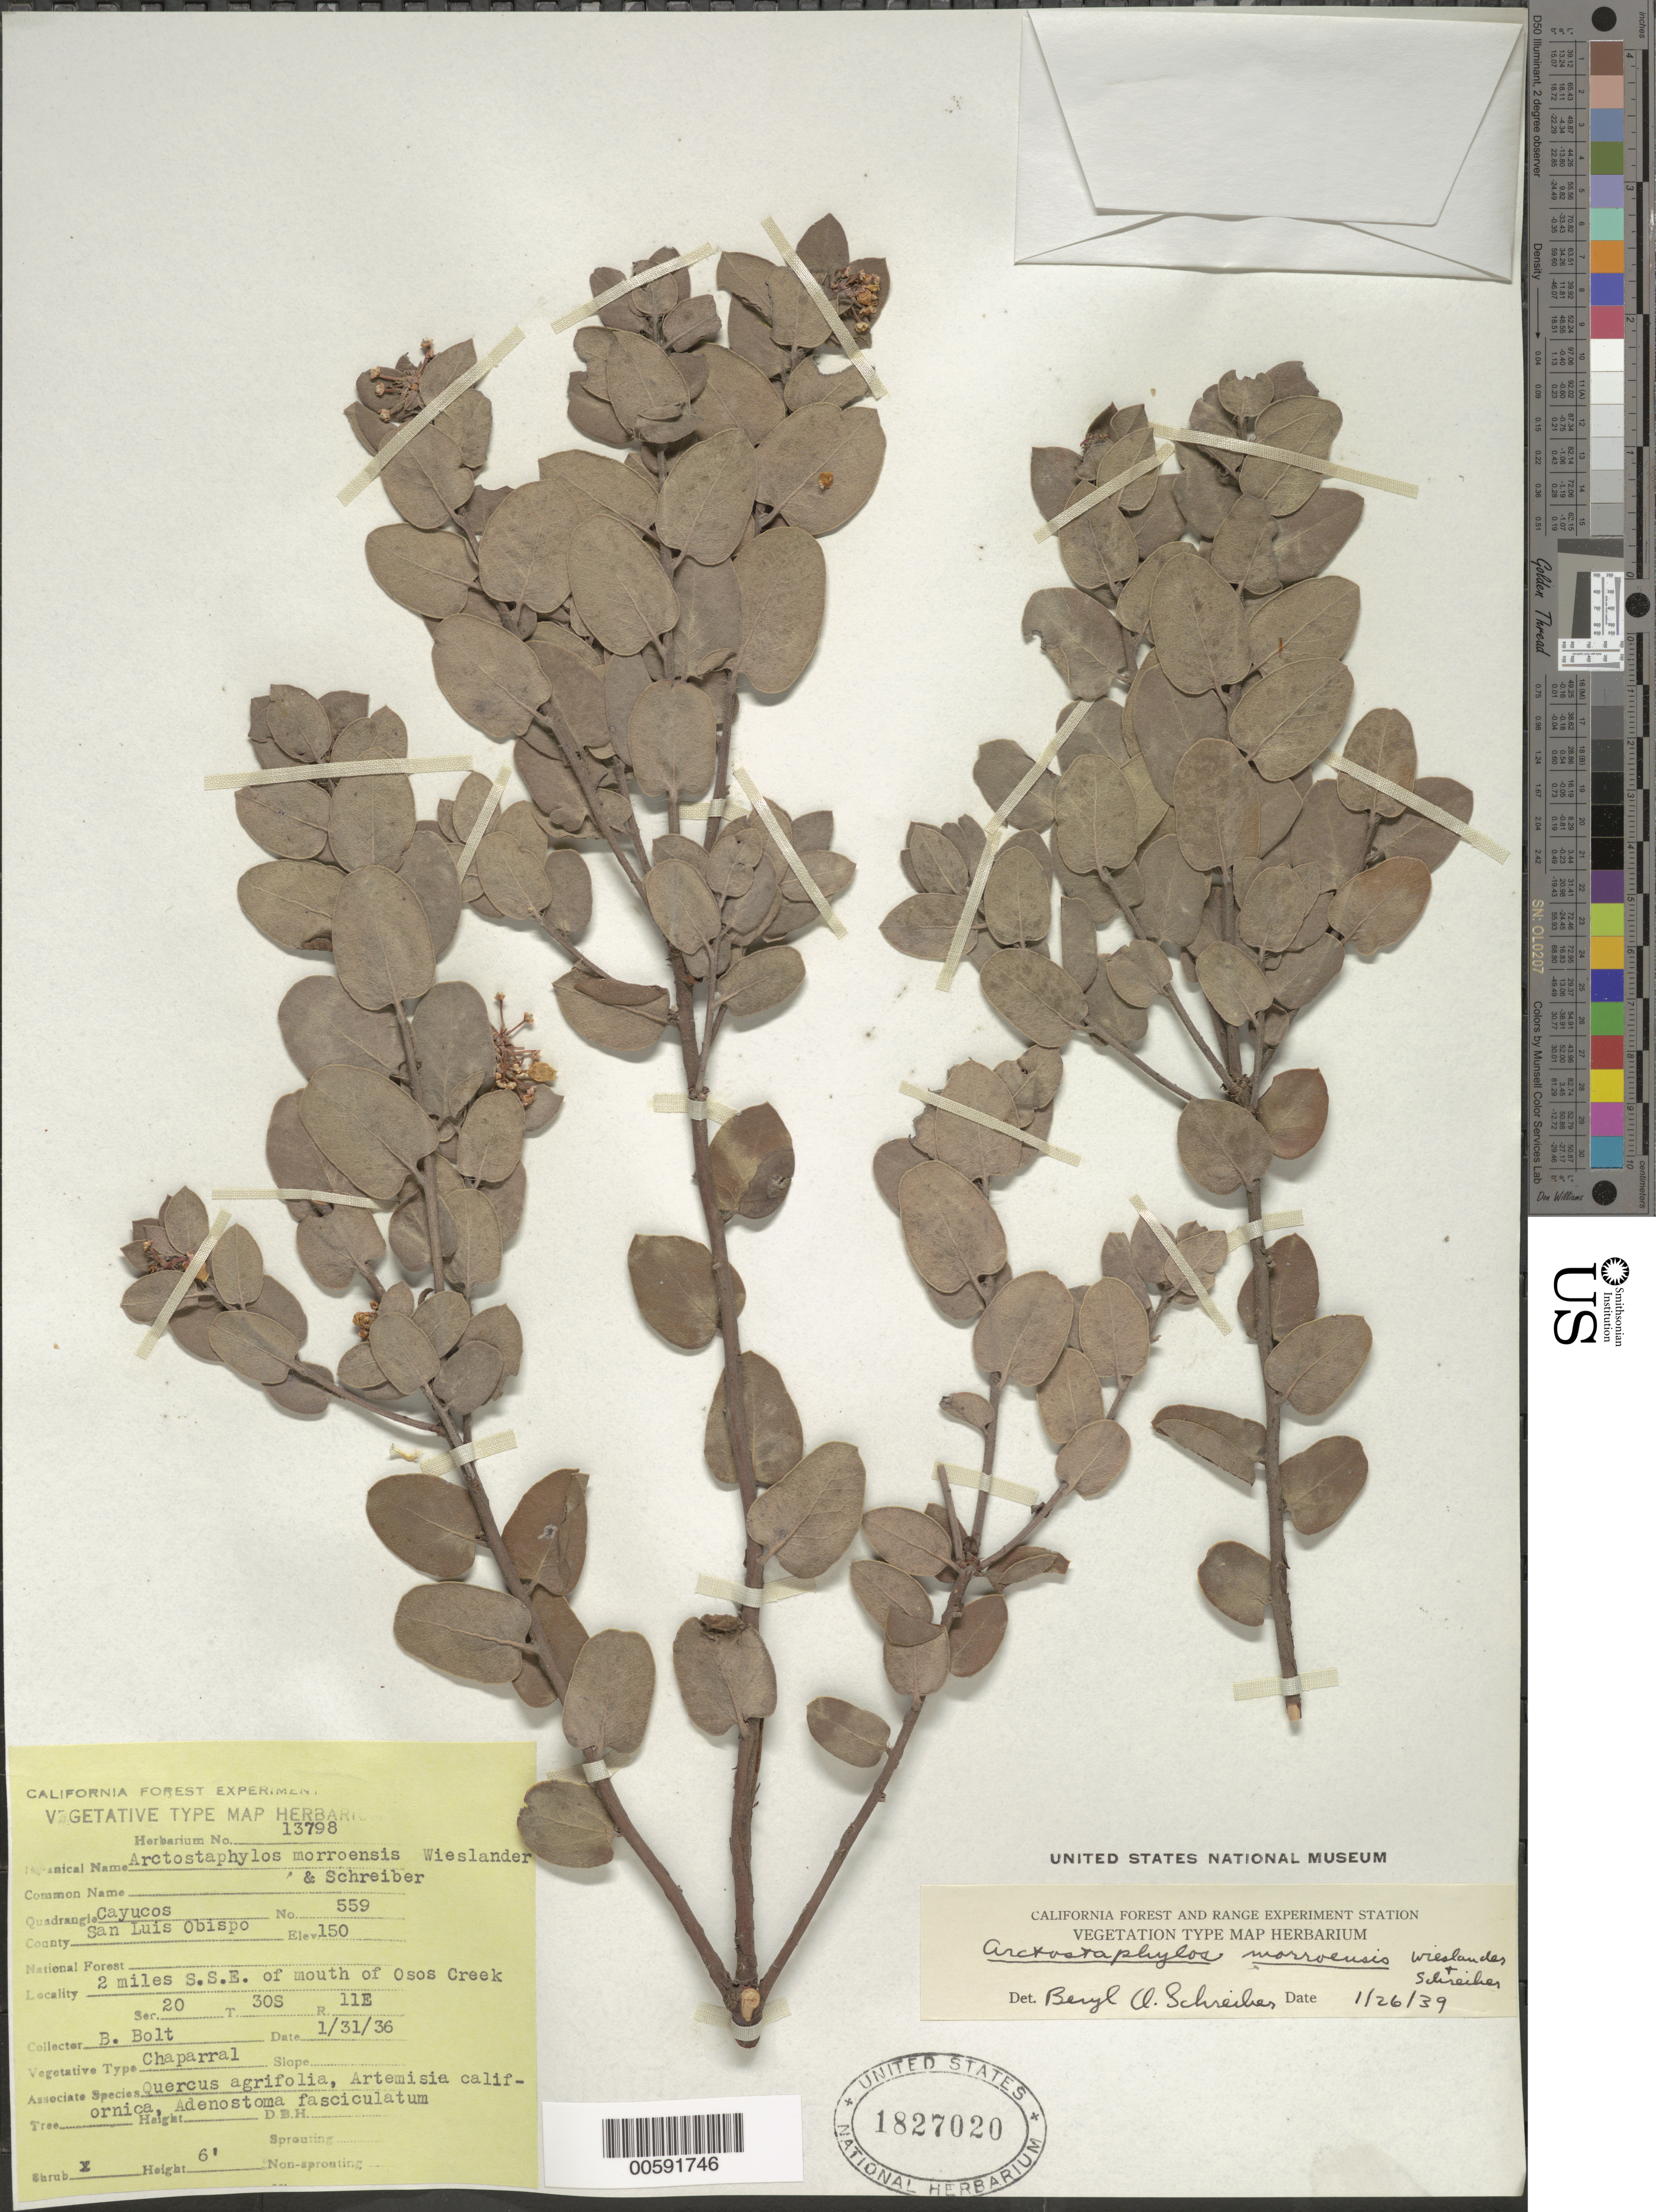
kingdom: Plantae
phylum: Tracheophyta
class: Magnoliopsida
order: Ericales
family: Ericaceae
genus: Arctostaphylos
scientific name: Arctostaphylos morroensis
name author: Wiesl. & B. Schreiber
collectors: B. Bolt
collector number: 559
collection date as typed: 31 Jan 1936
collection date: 1936-01-31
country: United States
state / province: California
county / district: San Luis Obispo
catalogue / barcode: US 1827020